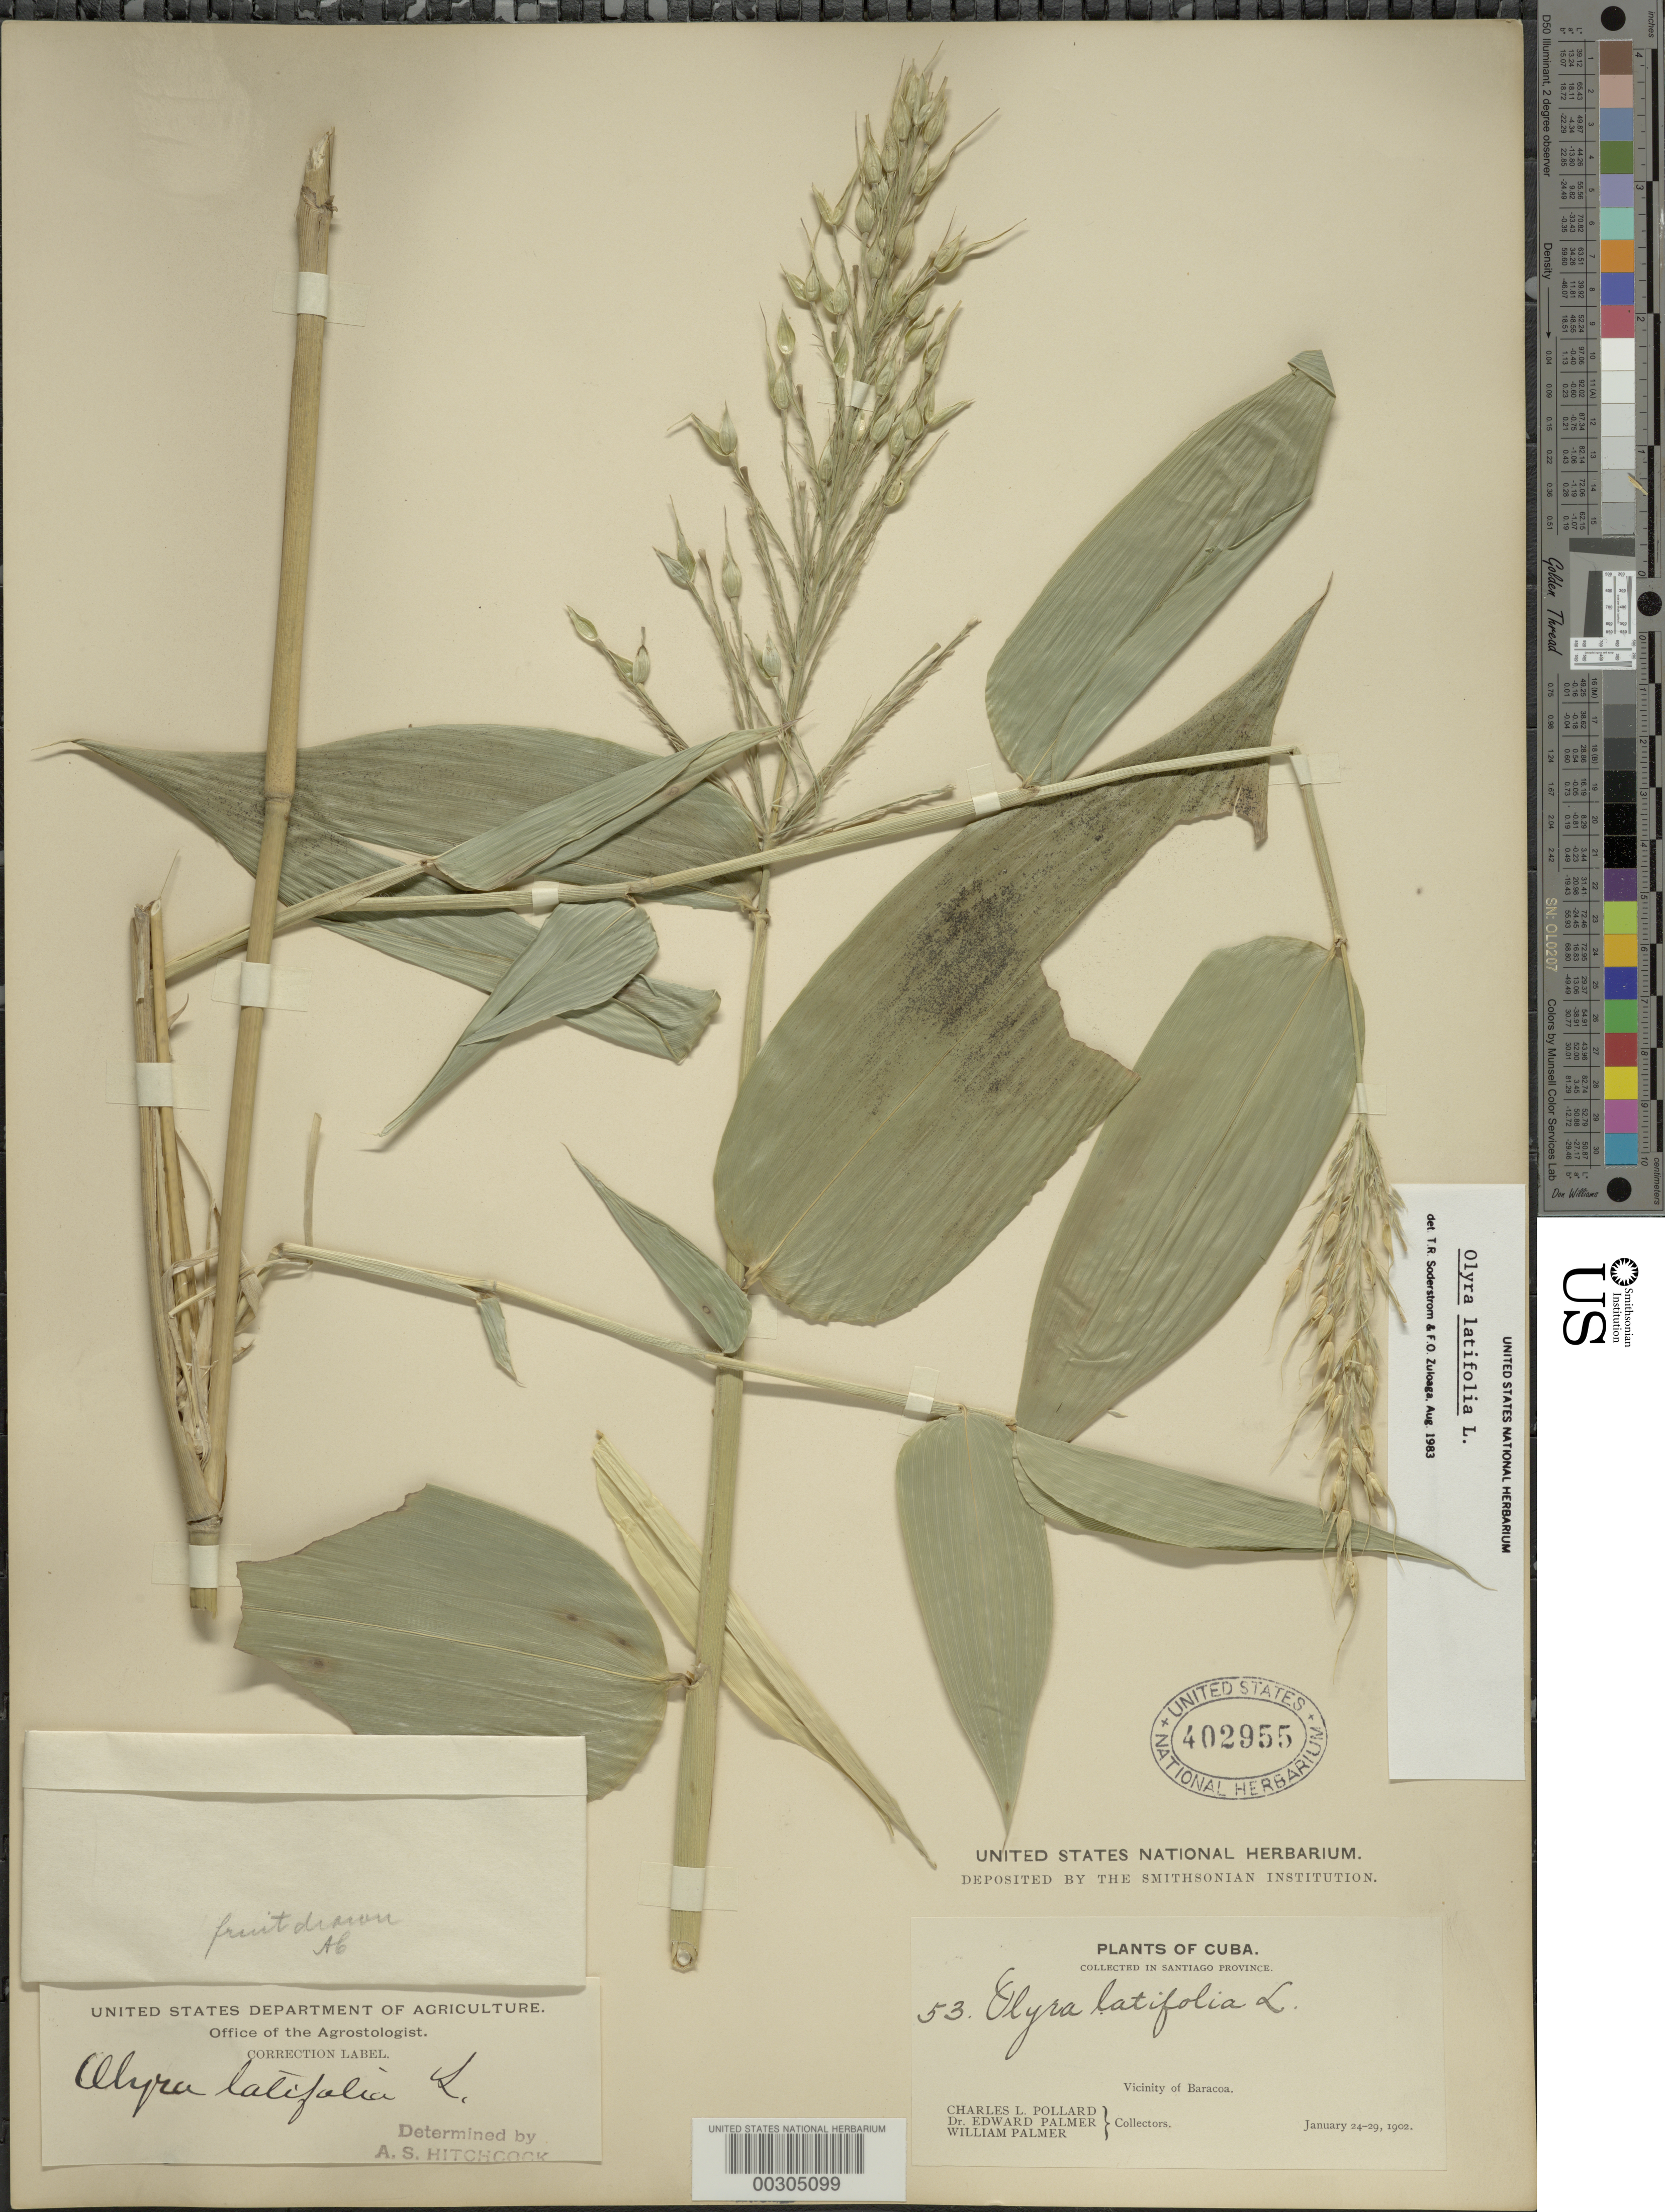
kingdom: Plantae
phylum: Tracheophyta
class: Liliopsida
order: Poales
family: Poaceae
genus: Olyra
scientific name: Olyra latifolia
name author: L.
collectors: C. L. Pollard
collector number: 53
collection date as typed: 24 Jan 1902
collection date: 1902-01-24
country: Cuba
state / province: Oriente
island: Greater Antilles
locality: Baracoa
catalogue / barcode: US 402955